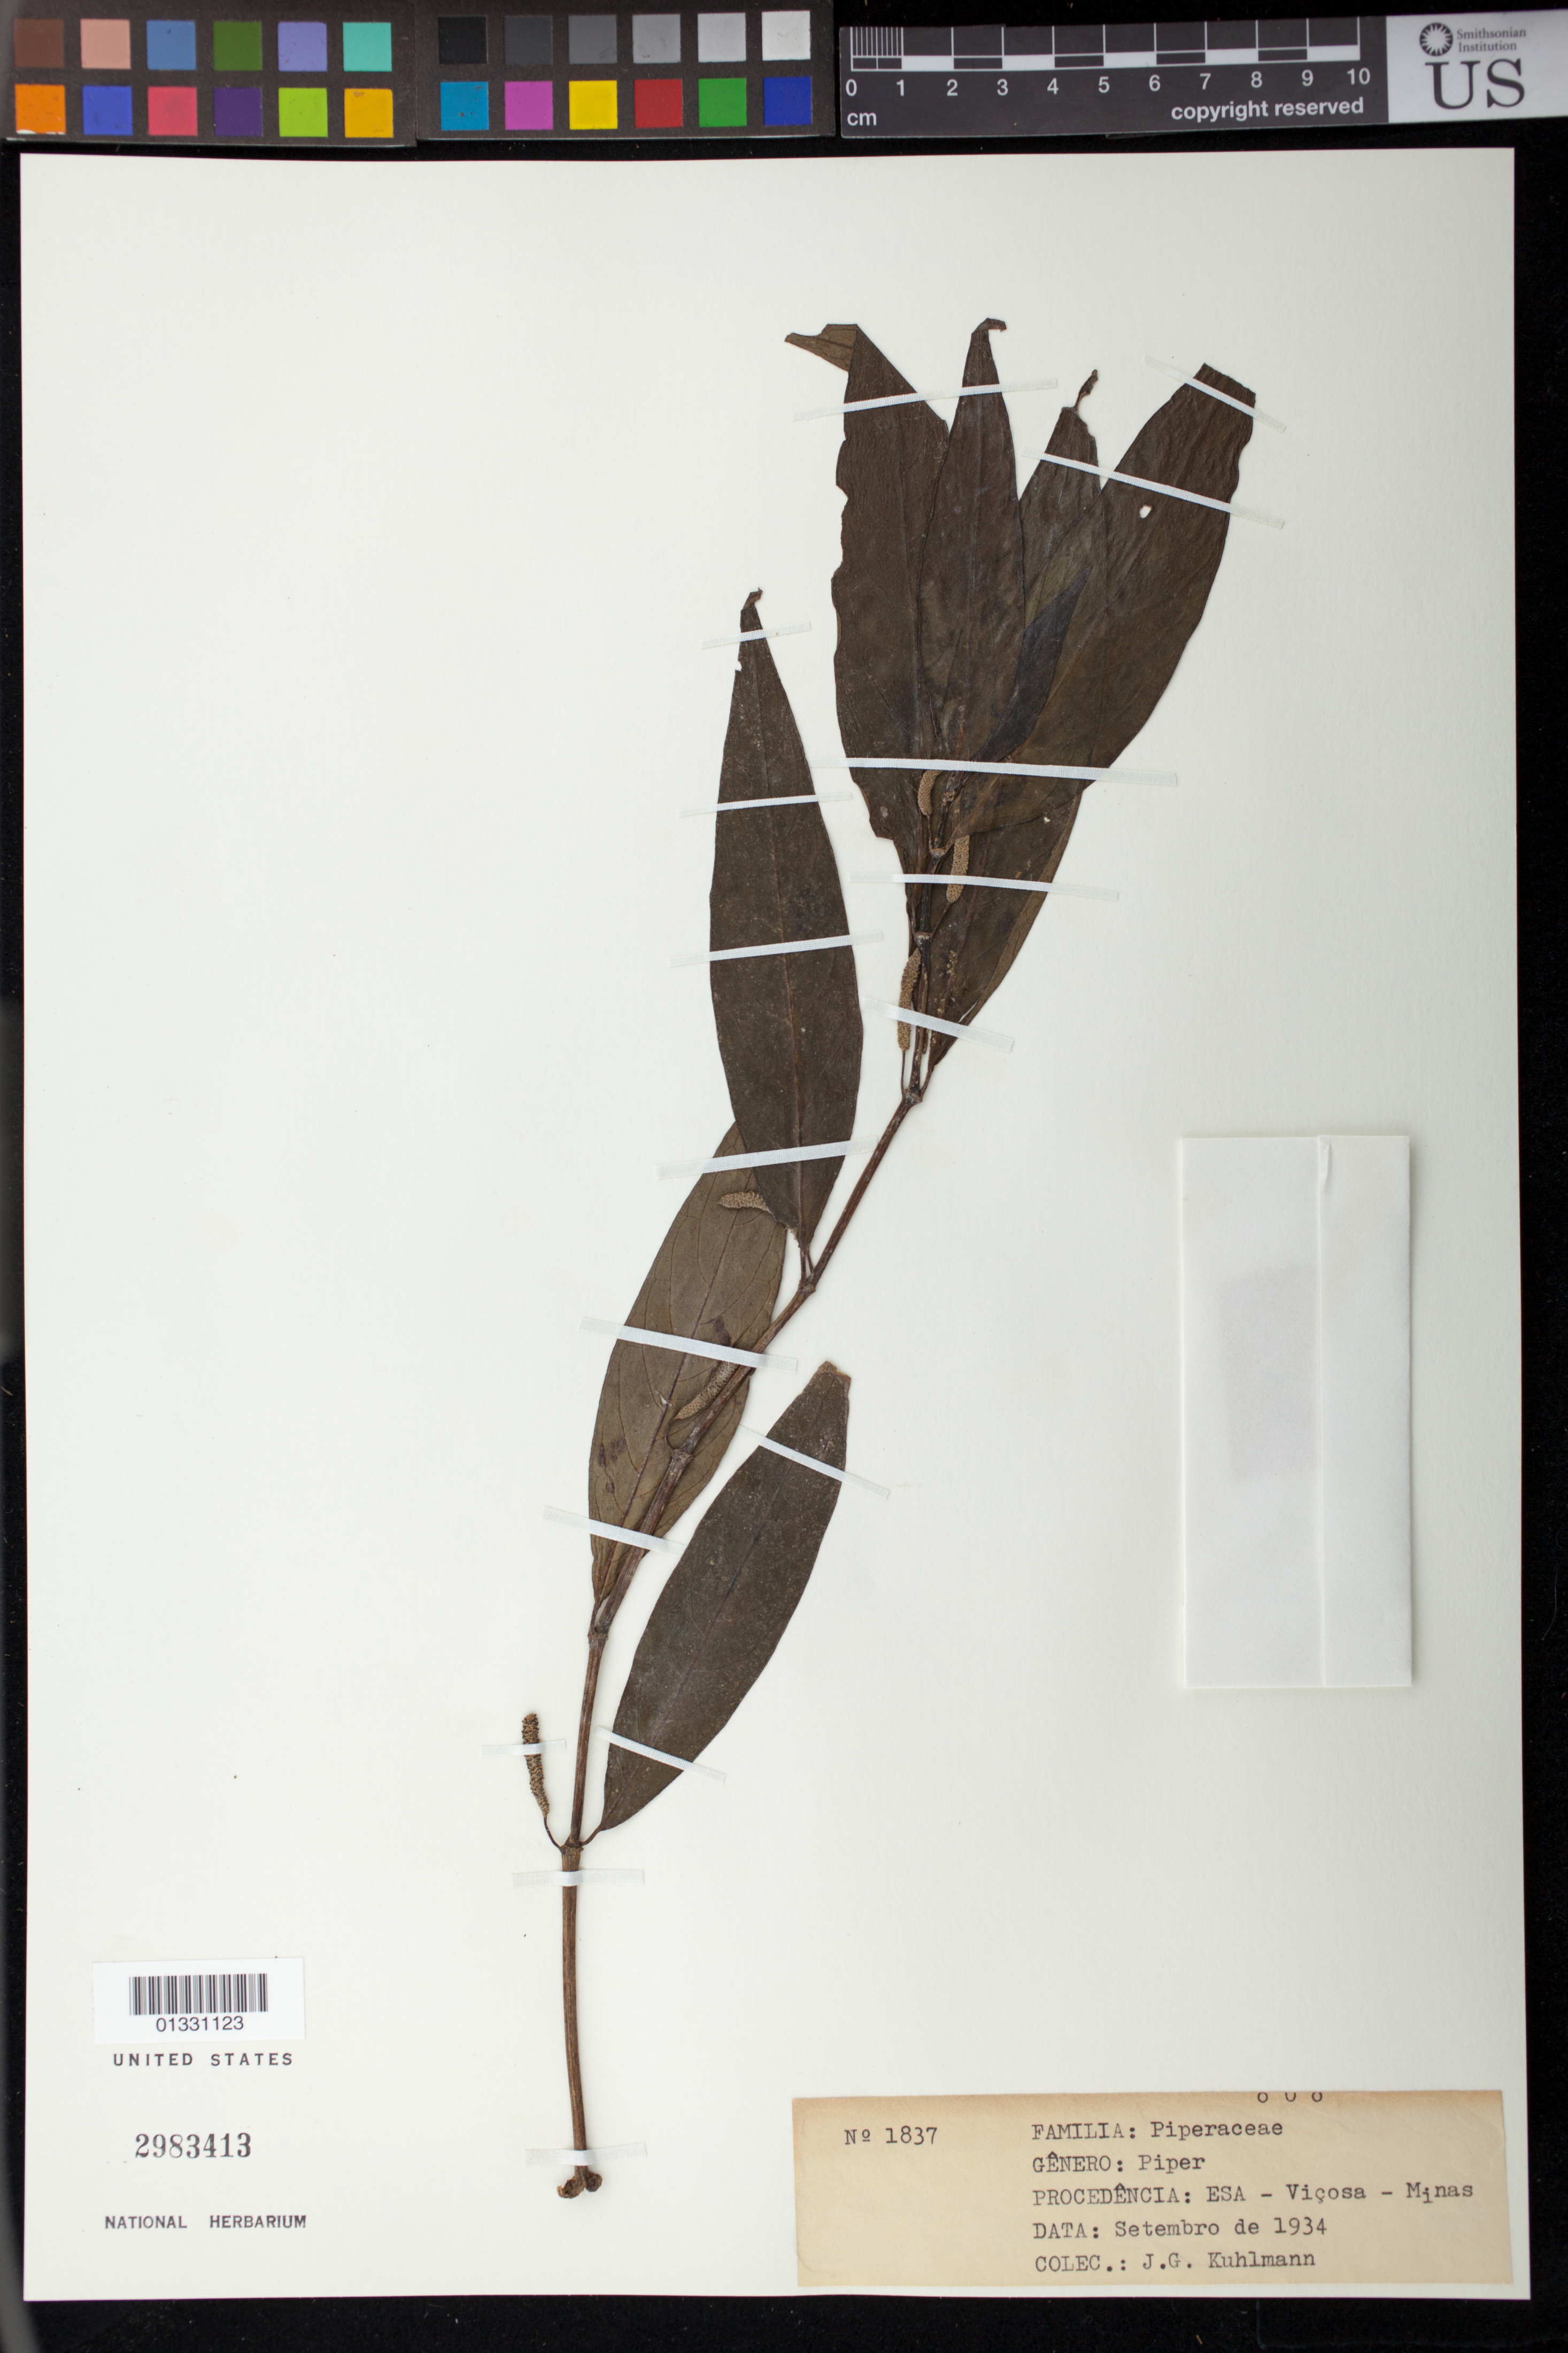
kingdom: Plantae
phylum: Tracheophyta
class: Magnoliopsida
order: Piperales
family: Piperaceae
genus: Piper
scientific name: Piper sp.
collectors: J. G. Kuhlmann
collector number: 1837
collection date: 1934-09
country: Brazil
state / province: Minas Gerais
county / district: Viçosa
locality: ESA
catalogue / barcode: US 2983413